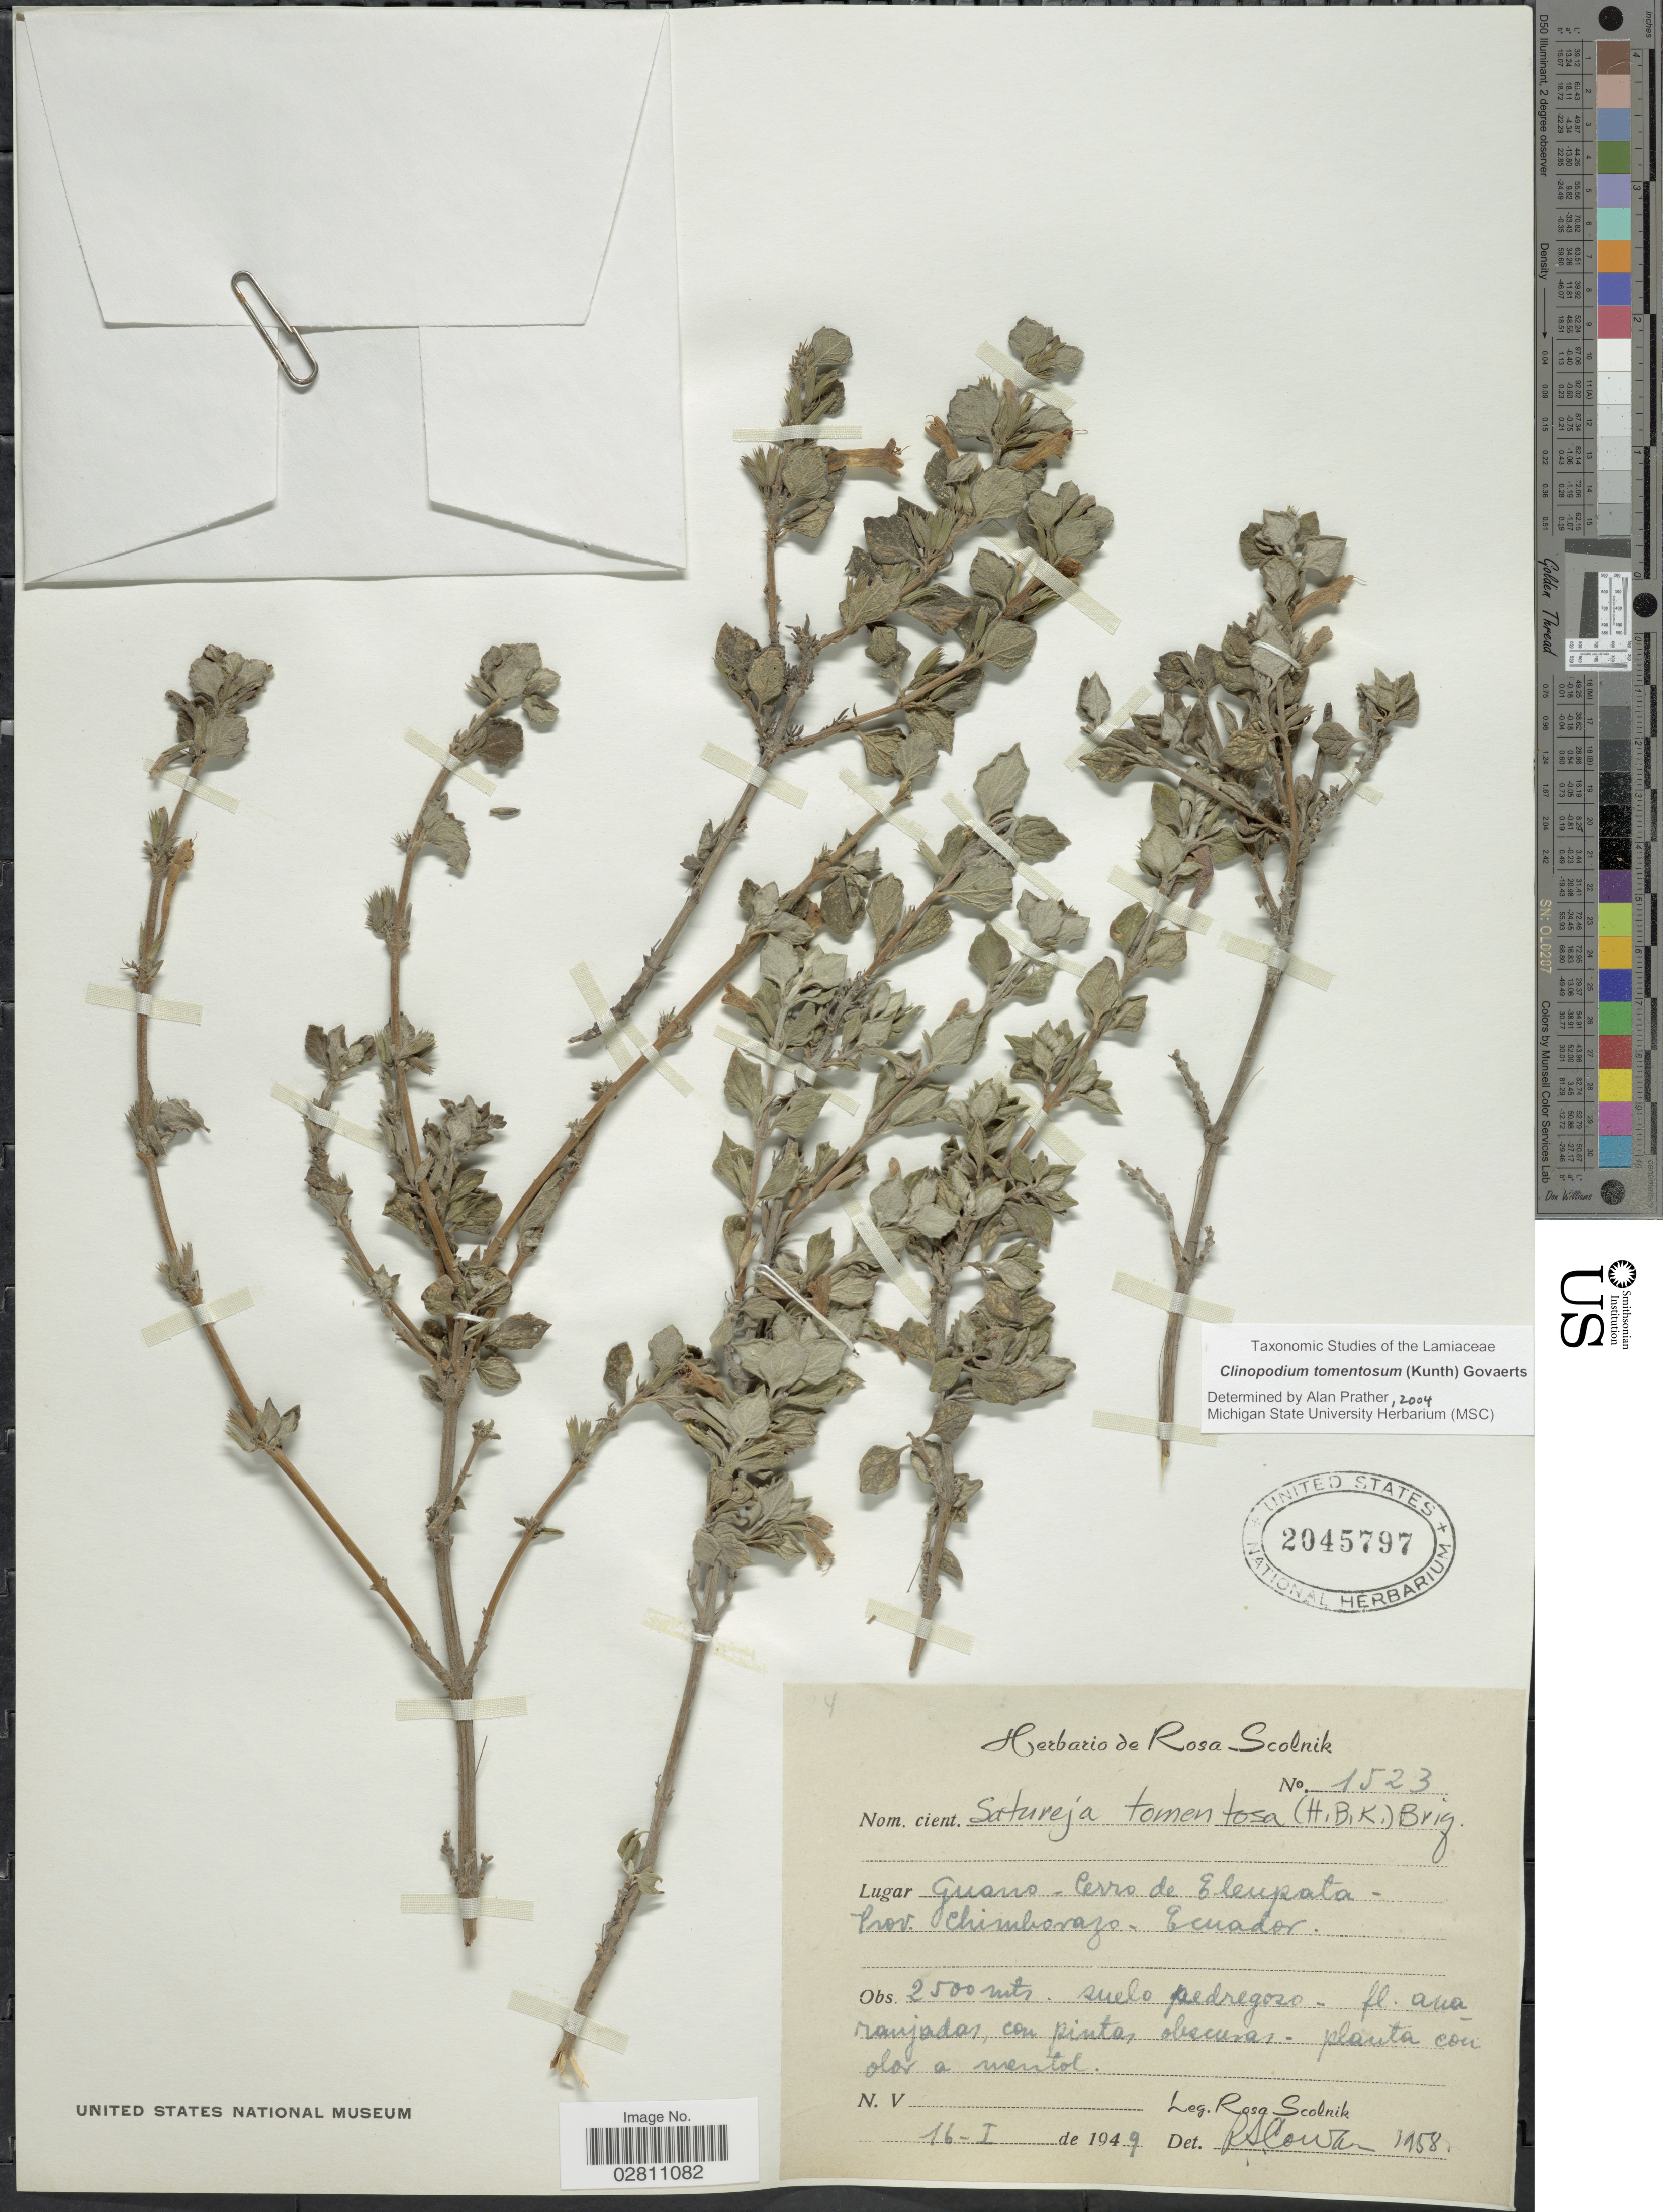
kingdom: Plantae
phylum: Tracheophyta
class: Magnoliopsida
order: Lamiales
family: Lamiaceae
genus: Clinopodium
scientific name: Clinopodium tomentosum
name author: (Kunth) Govaerts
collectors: R. Scolnik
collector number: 1523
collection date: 1949-01-16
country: Ecuador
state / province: Chimborazo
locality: Guano - Cerro de Eleupata - Prov. Chimborazo - Ecuador.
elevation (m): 2500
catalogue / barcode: US 2045797